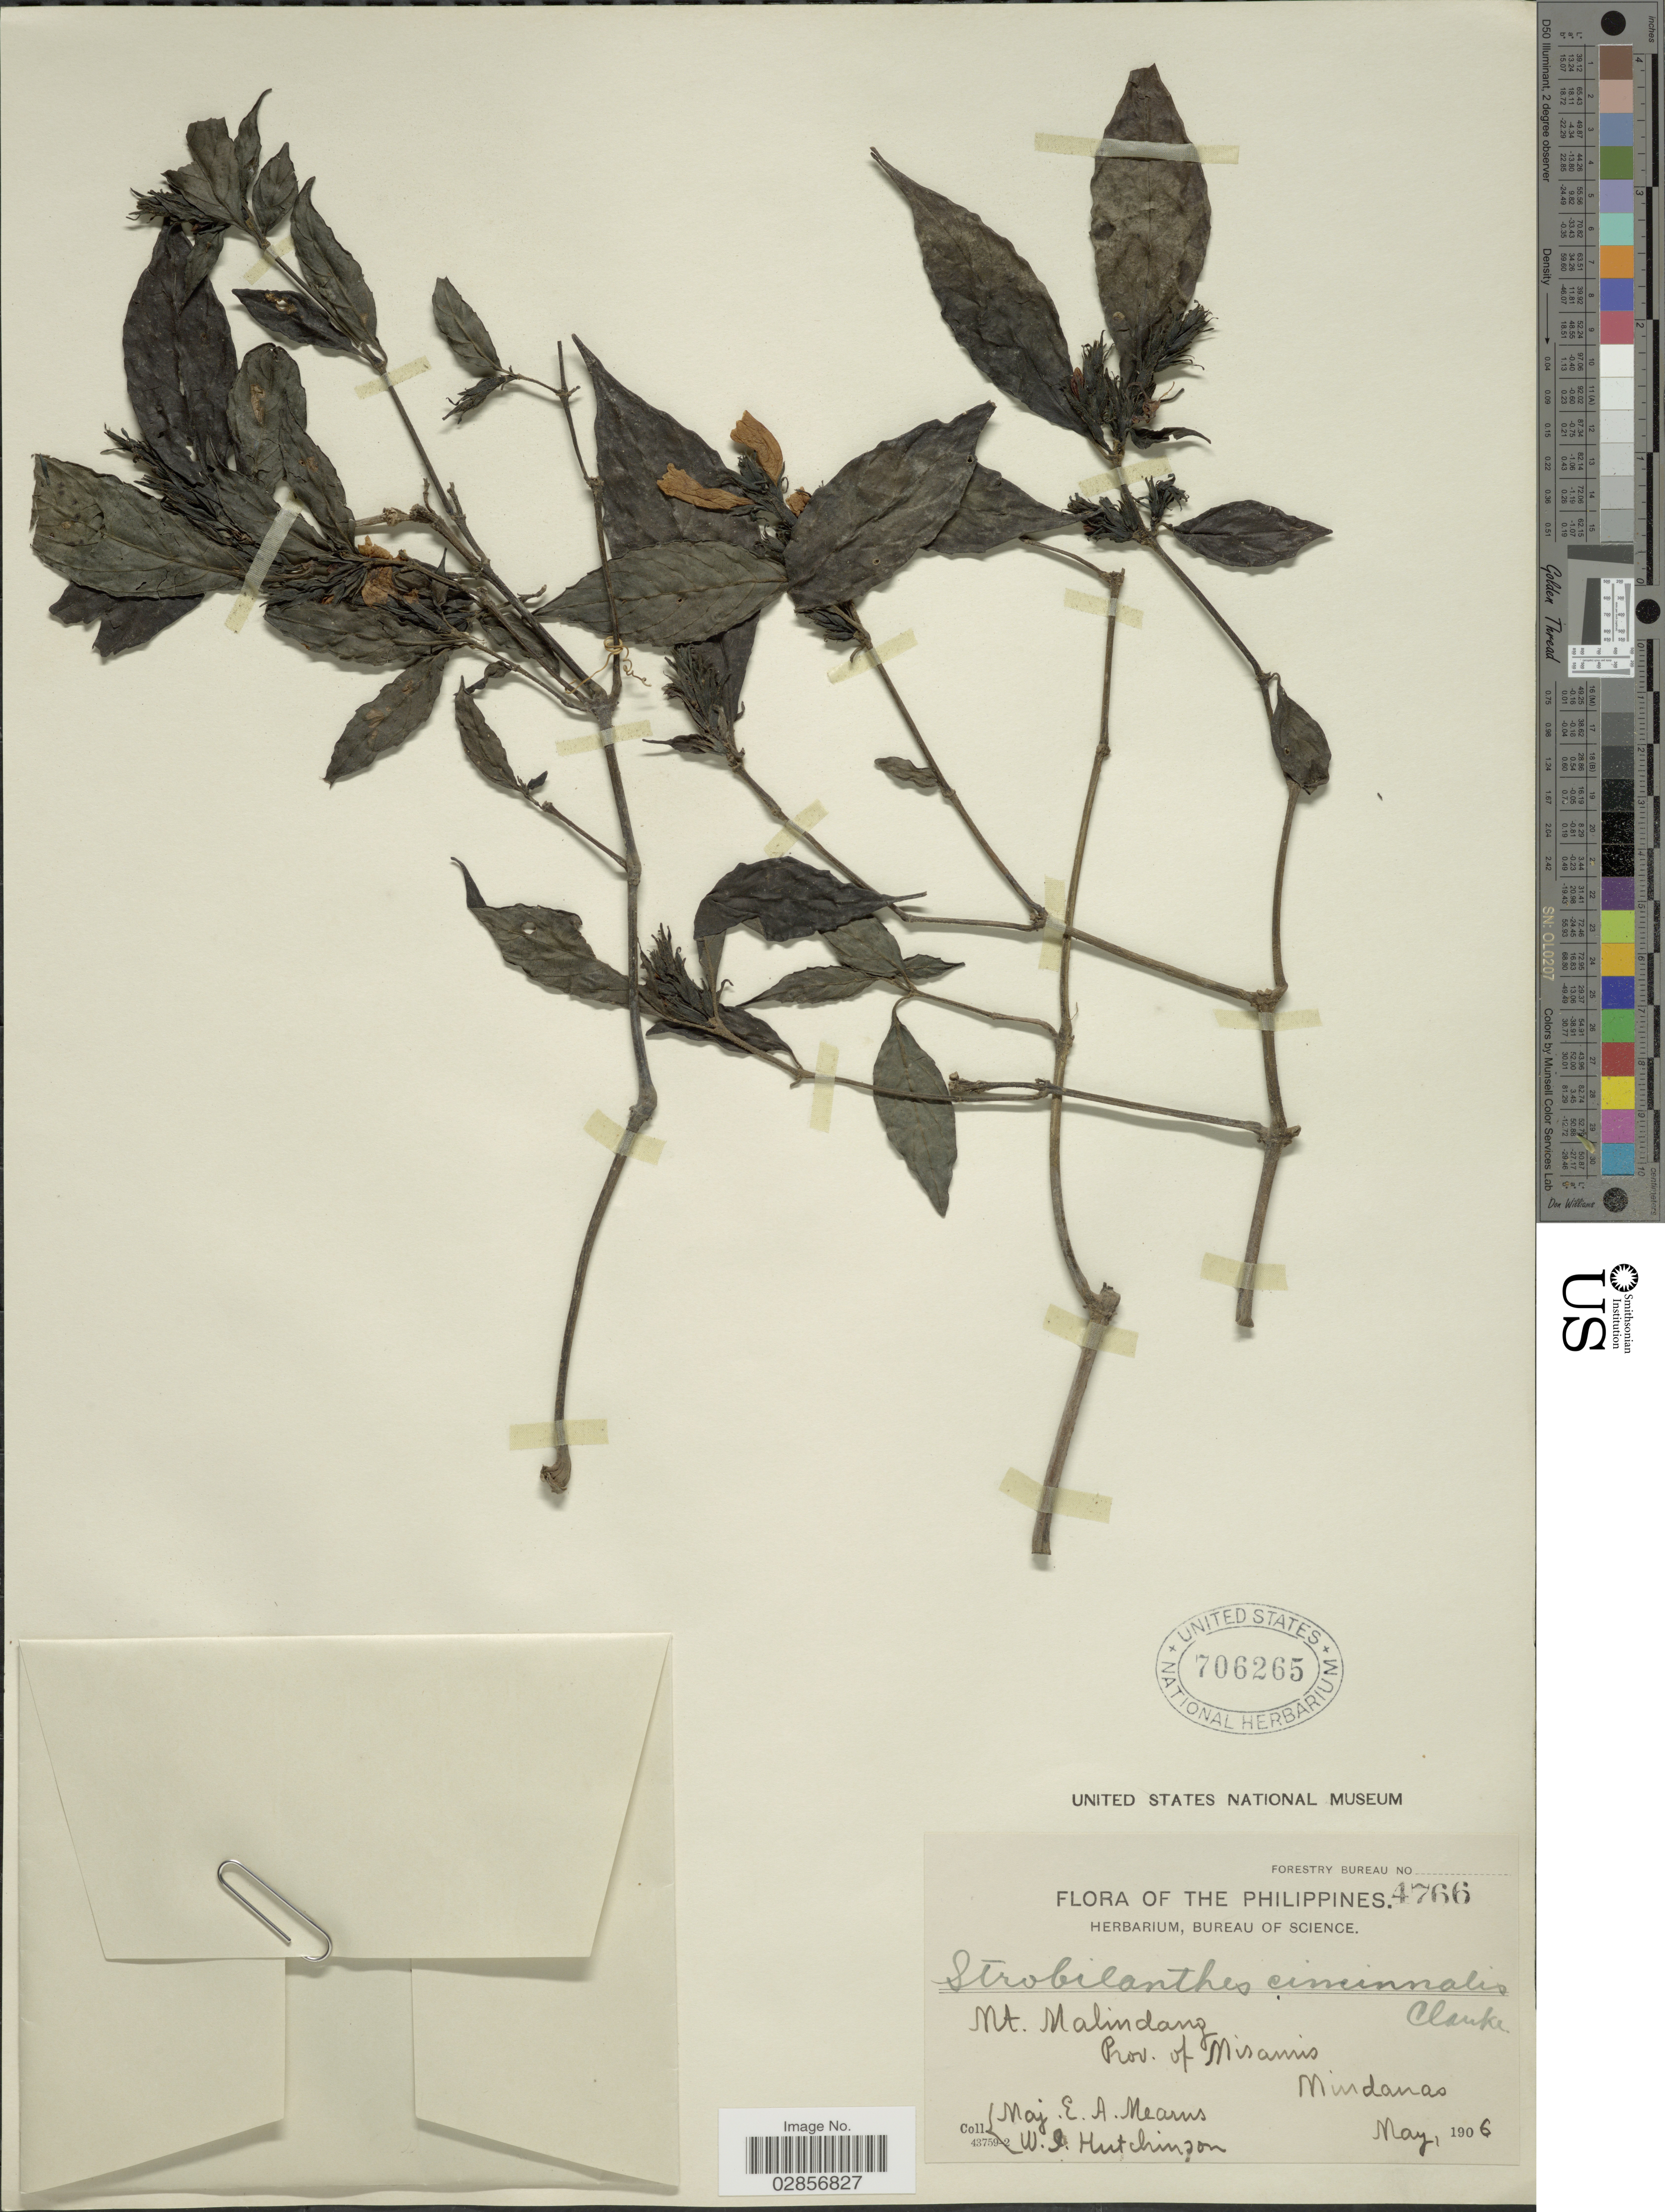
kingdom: Plantae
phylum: Tracheophyta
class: Magnoliopsida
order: Lamiales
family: Acanthaceae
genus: Strobilanthes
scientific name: Strobilanthes cincinnalis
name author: C.B. Clarke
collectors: E. A. Mearns & W. J. Hutchinson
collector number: Forestry Bureau 4766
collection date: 1906-05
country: Philippines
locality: Mt. Malindang. Prov. of Misamis. Mindanao.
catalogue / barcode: US 706265